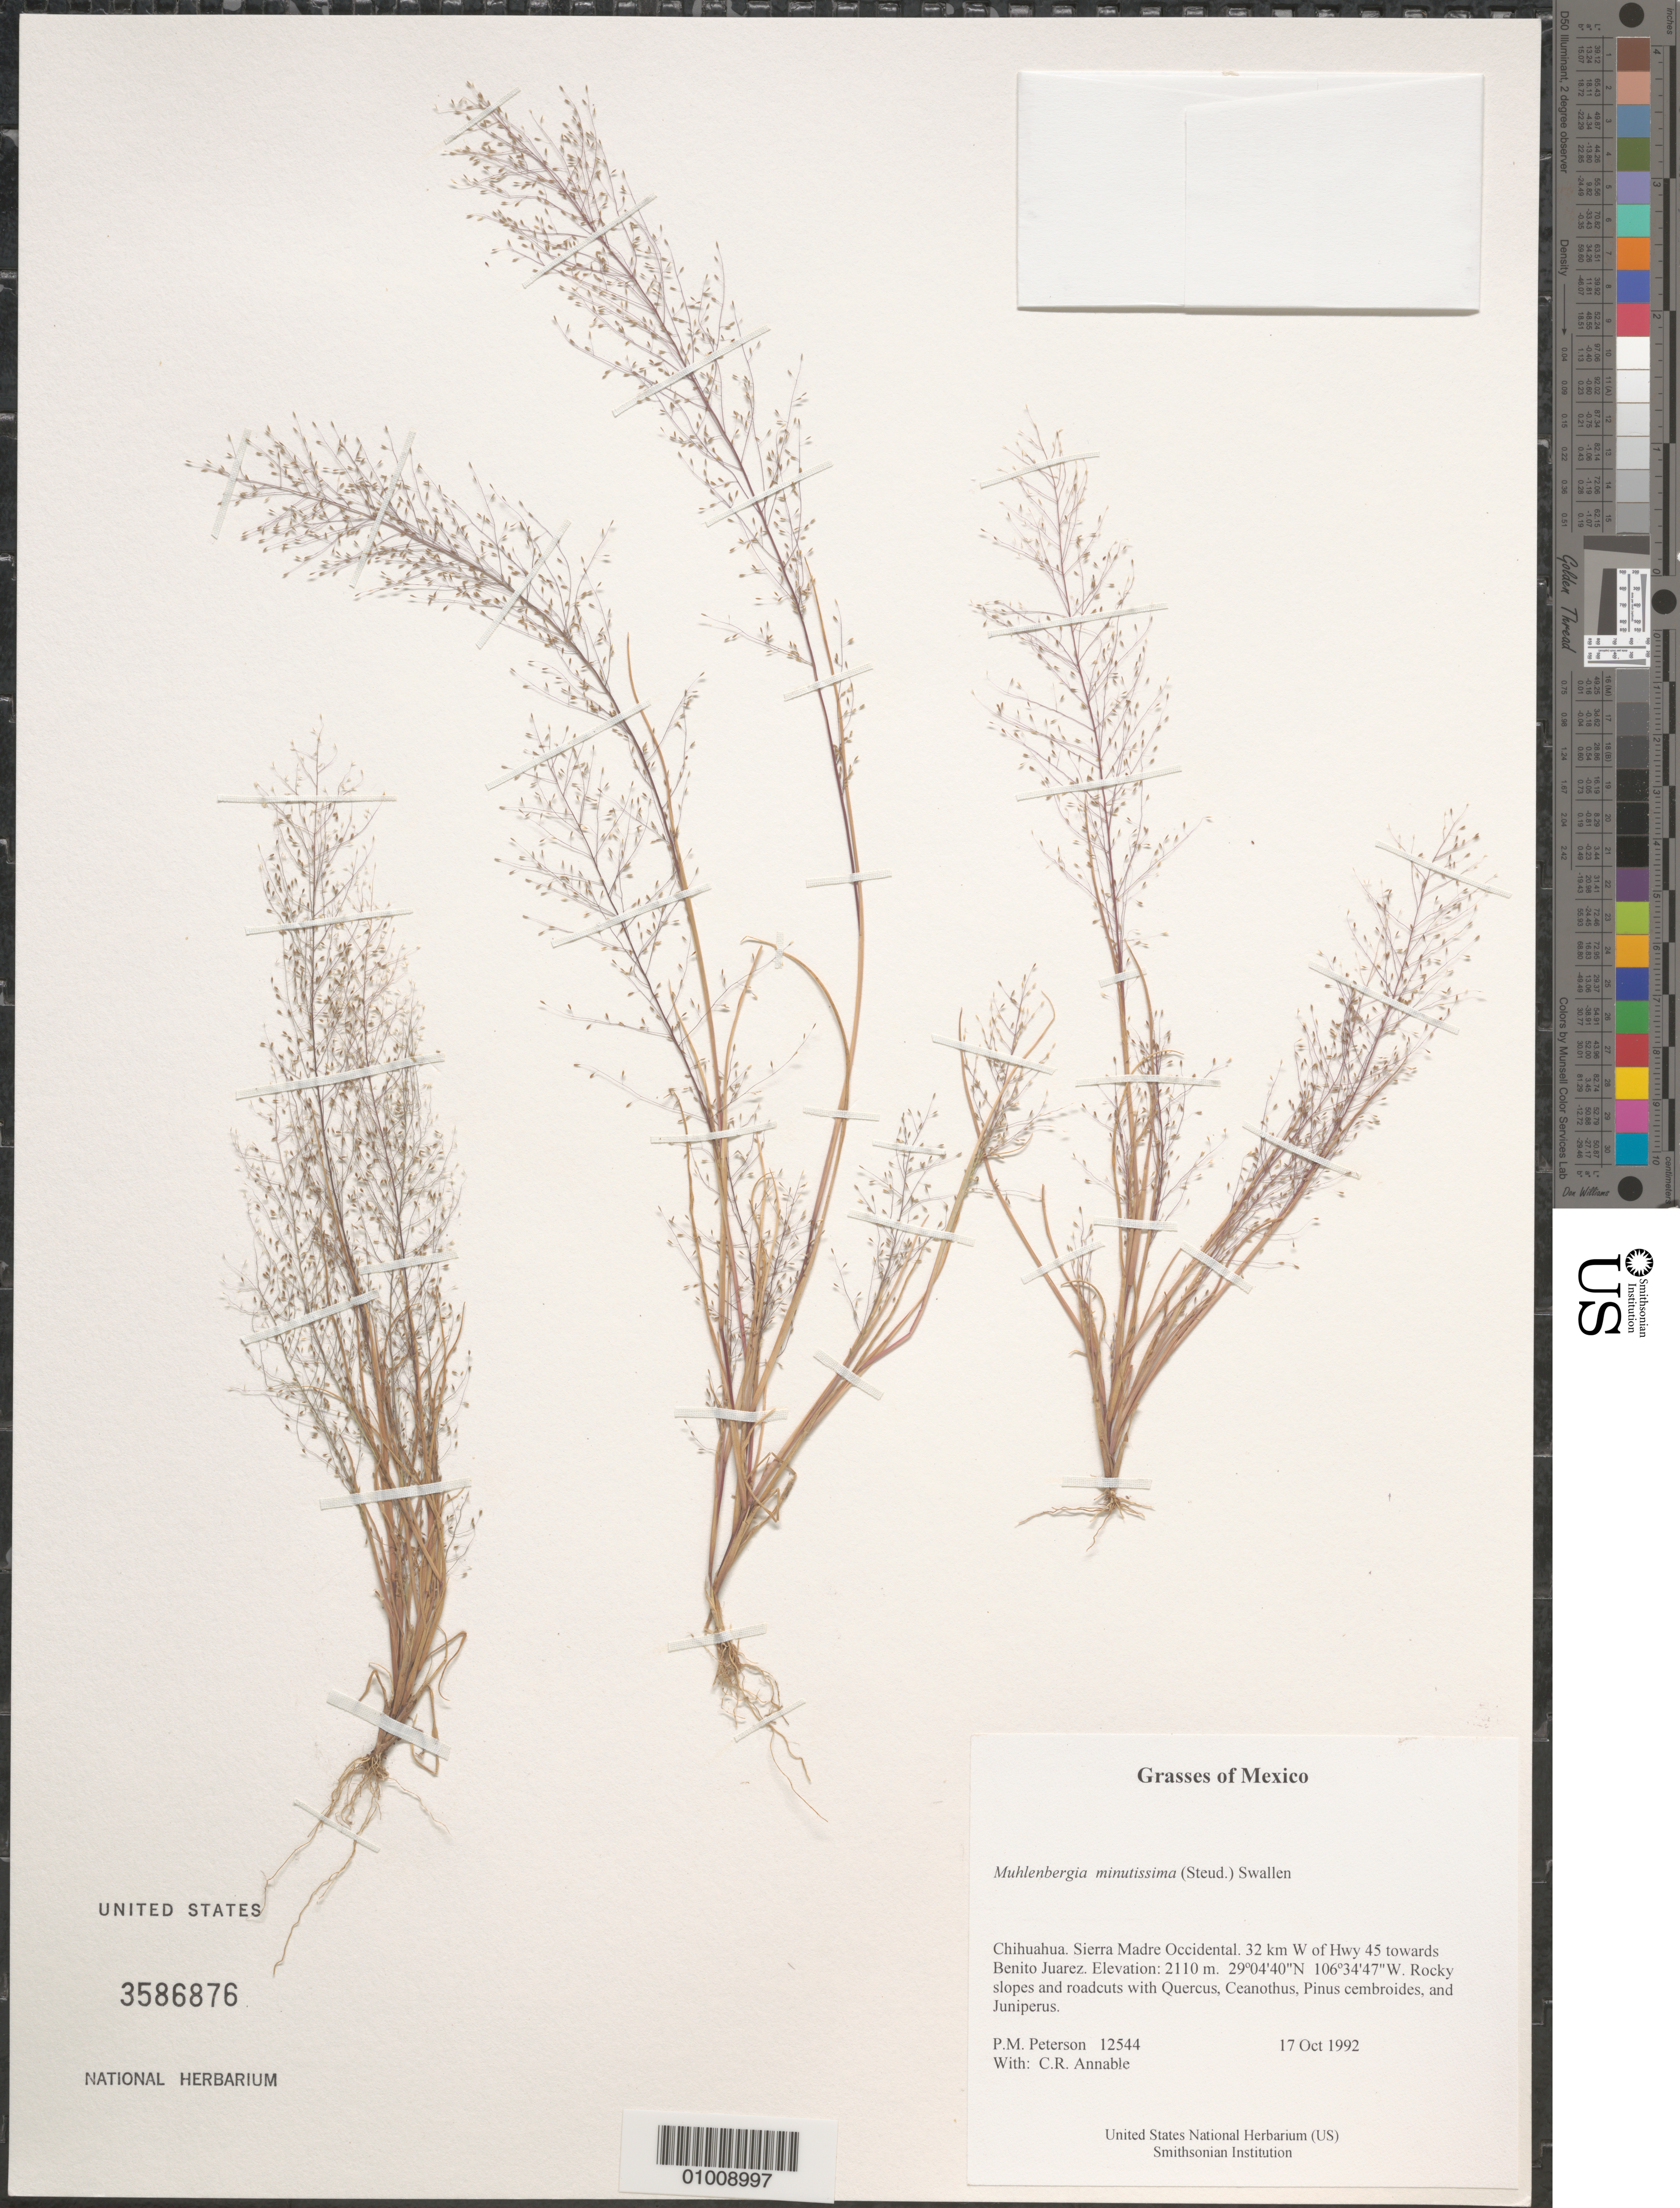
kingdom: Plantae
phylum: Tracheophyta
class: Liliopsida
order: Poales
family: Poaceae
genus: Muhlenbergia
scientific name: Muhlenbergia minutissima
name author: (Steud.) Swallen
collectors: P. M. Peterson & C. R. Annable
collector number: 12544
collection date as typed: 17 Oct 1992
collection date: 1992-10-17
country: Mexico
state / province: Chihuahua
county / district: Sierra Madre Occidental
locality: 32 km W of Hwy 45 towards Benito Juarez.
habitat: Rocky slopes and roadcuts with Quercus, Ceanothus, Pinus cembroides, and Juniperus.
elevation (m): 2110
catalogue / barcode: US 3586876